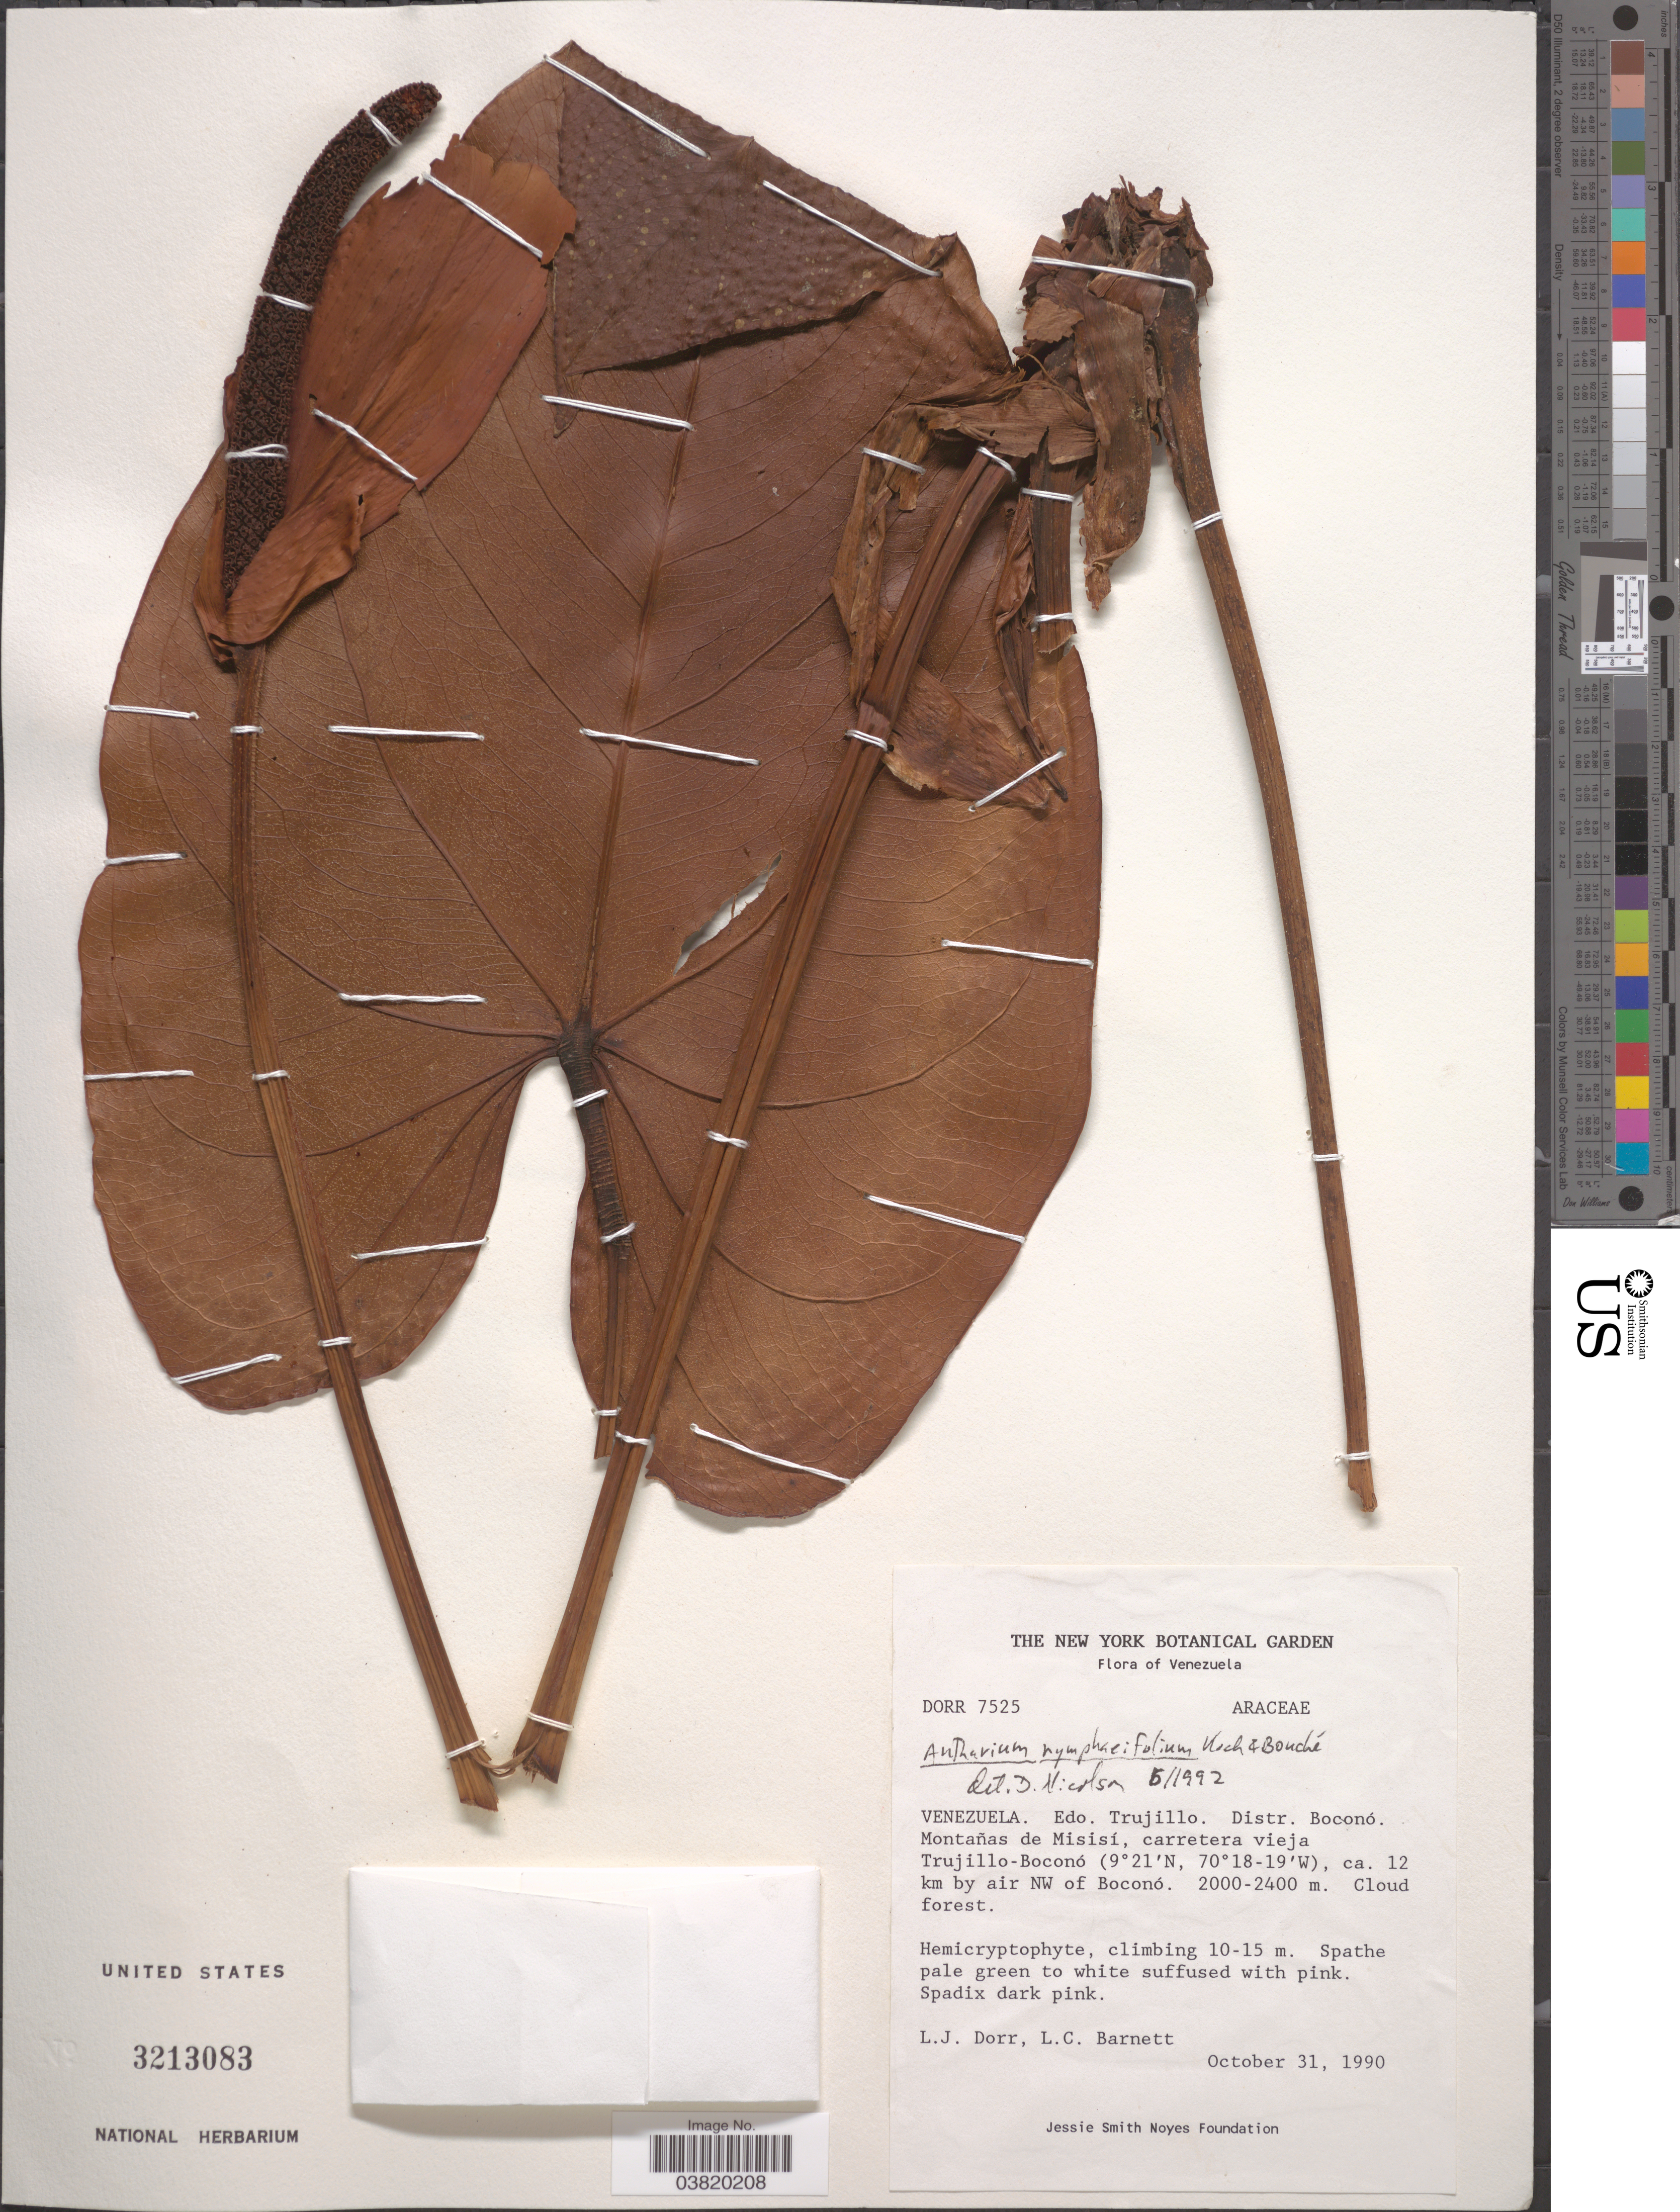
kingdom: Plantae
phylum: Tracheophyta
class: Liliopsida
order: Alismatales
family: Araceae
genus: Anthurium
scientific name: Anthurium nymphaeifolium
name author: K. Koch & C.D. Bouché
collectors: L. J. Dorr & L. C. Barnett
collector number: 7525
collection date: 1990-10-31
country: Venezuela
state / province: Trujillo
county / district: Boconó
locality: Montañas de Misisí, carretera vieja Trujillo-Boconó, ca. 12 km by air NW of Bocono.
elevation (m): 2000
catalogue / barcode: US 3213083